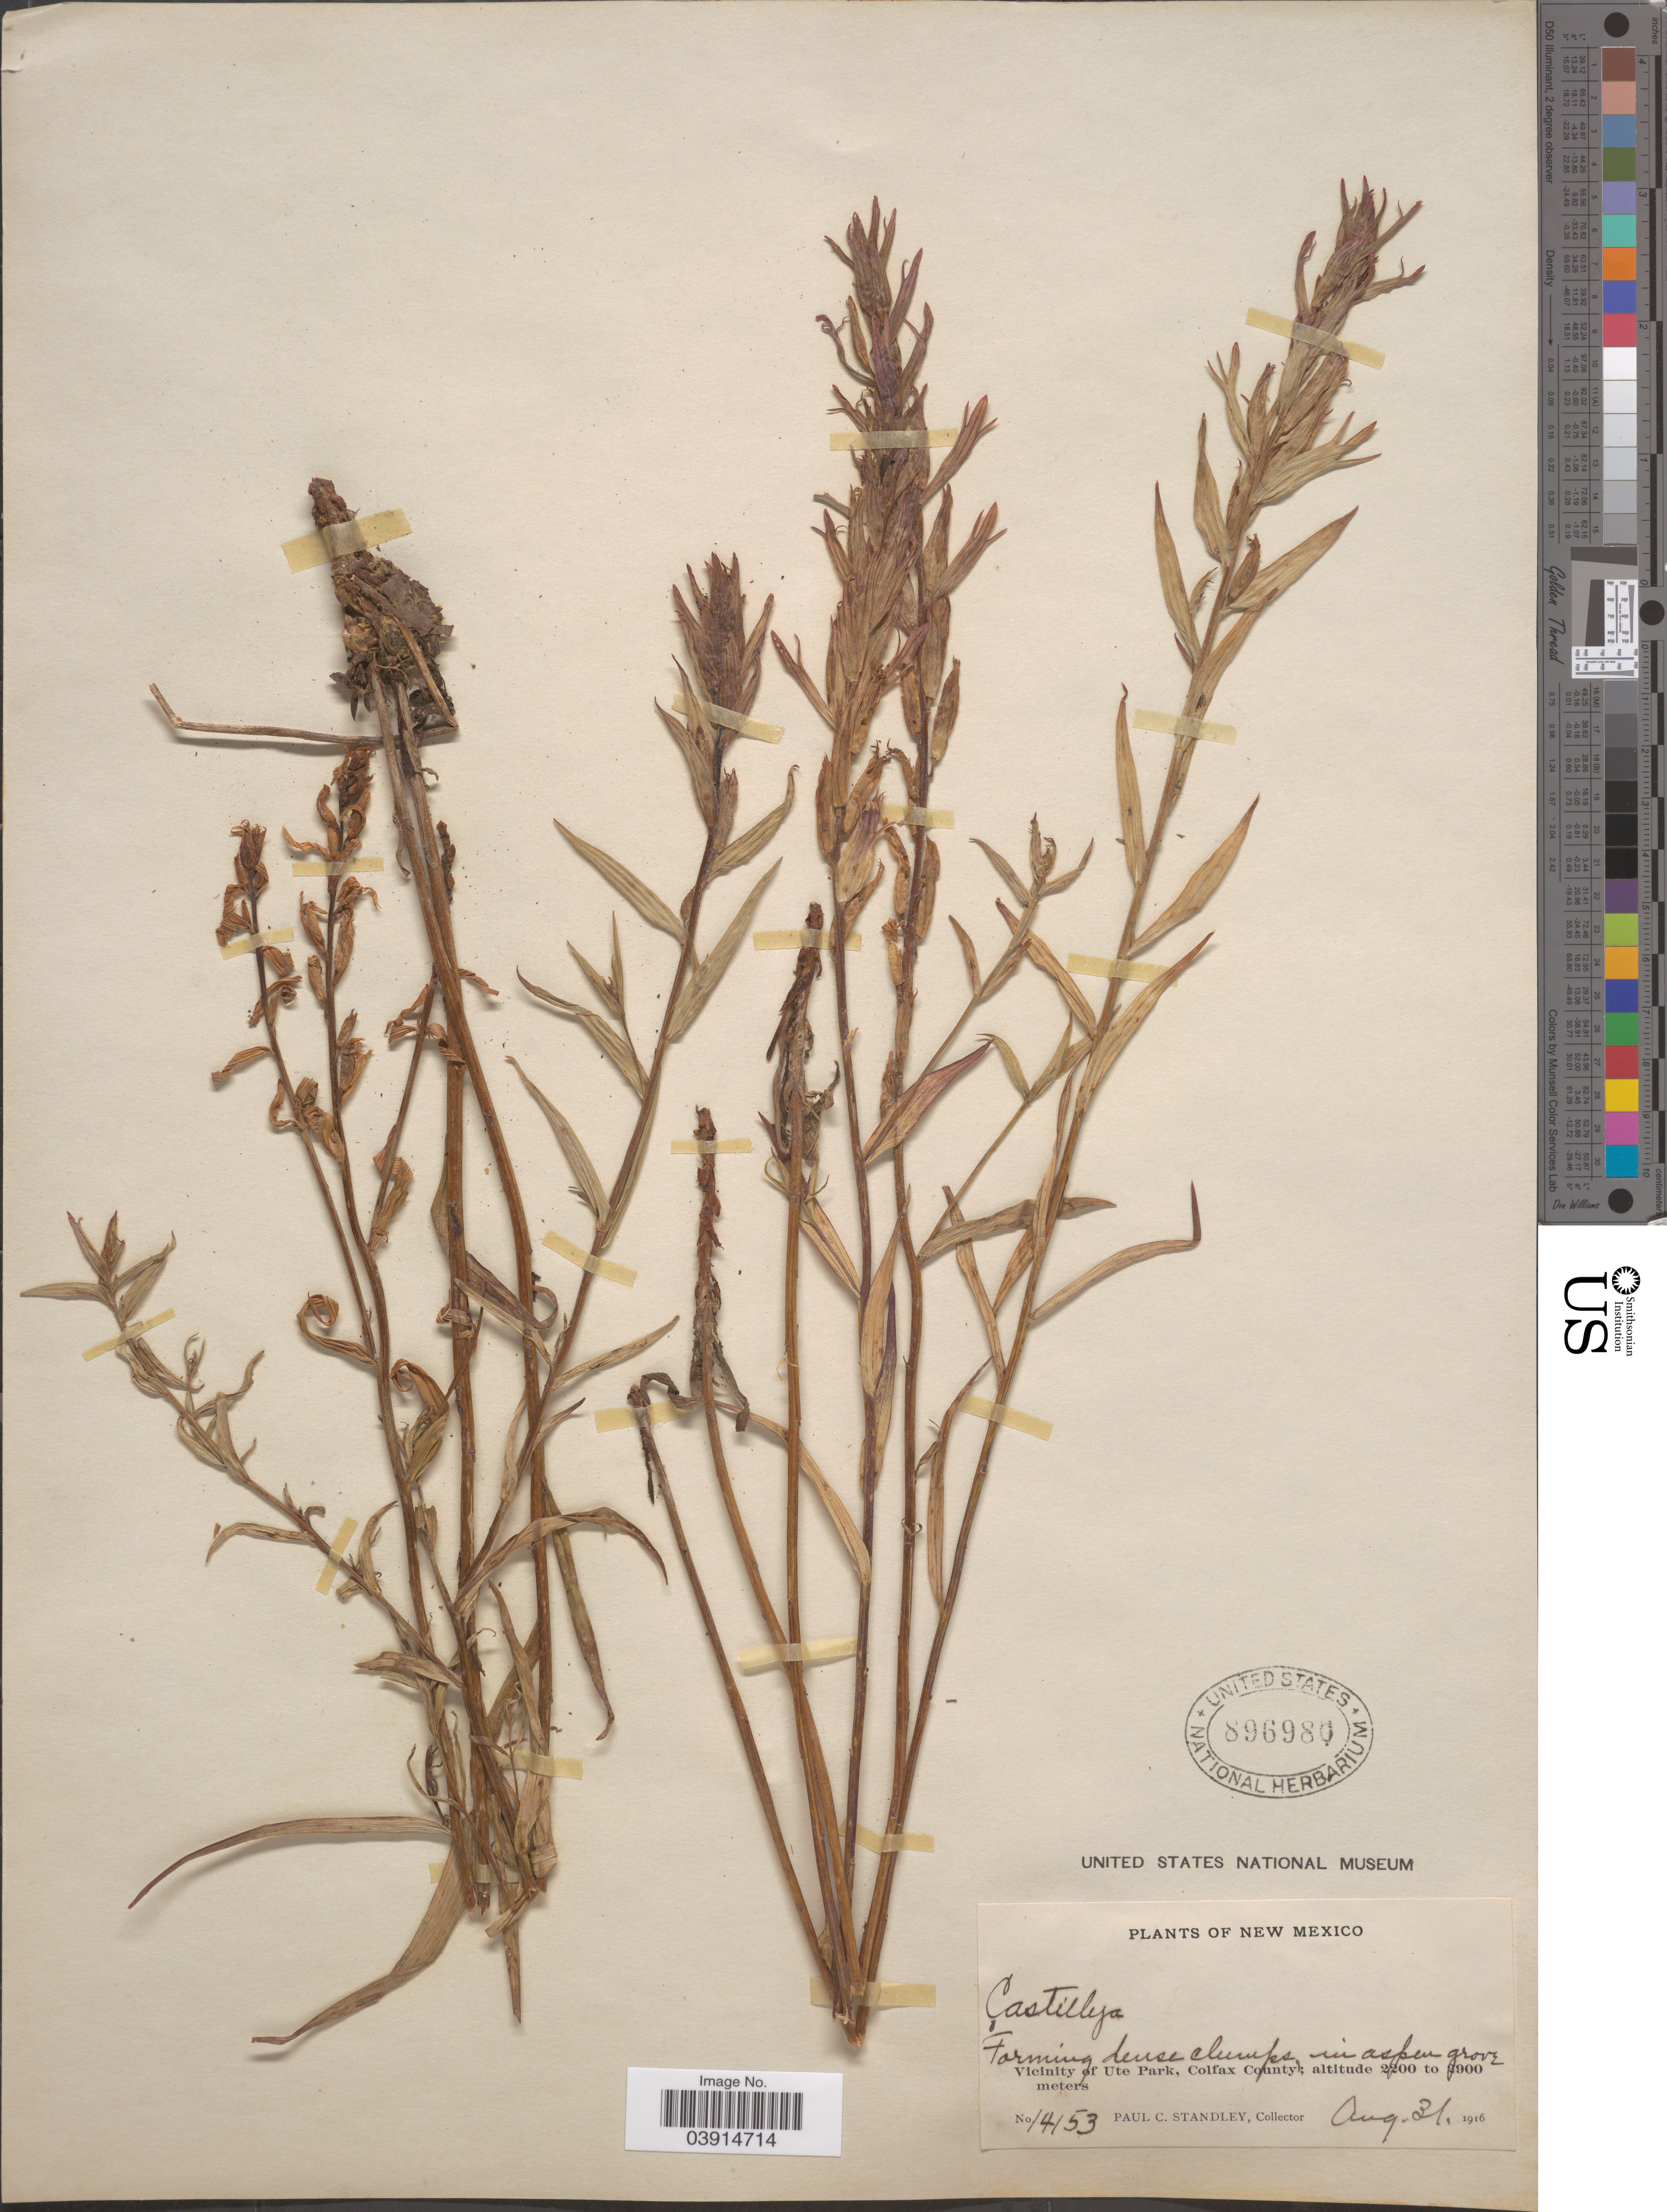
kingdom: Plantae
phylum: Tracheophyta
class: Magnoliopsida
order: Lamiales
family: Orobanchaceae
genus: Castilleja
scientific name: Castilleja sp.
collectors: P. C. Standley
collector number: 14153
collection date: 1916-08-31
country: United States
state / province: New Mexico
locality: Vicinity of Ute Park, Colfax County.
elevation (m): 2200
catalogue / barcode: US 896980